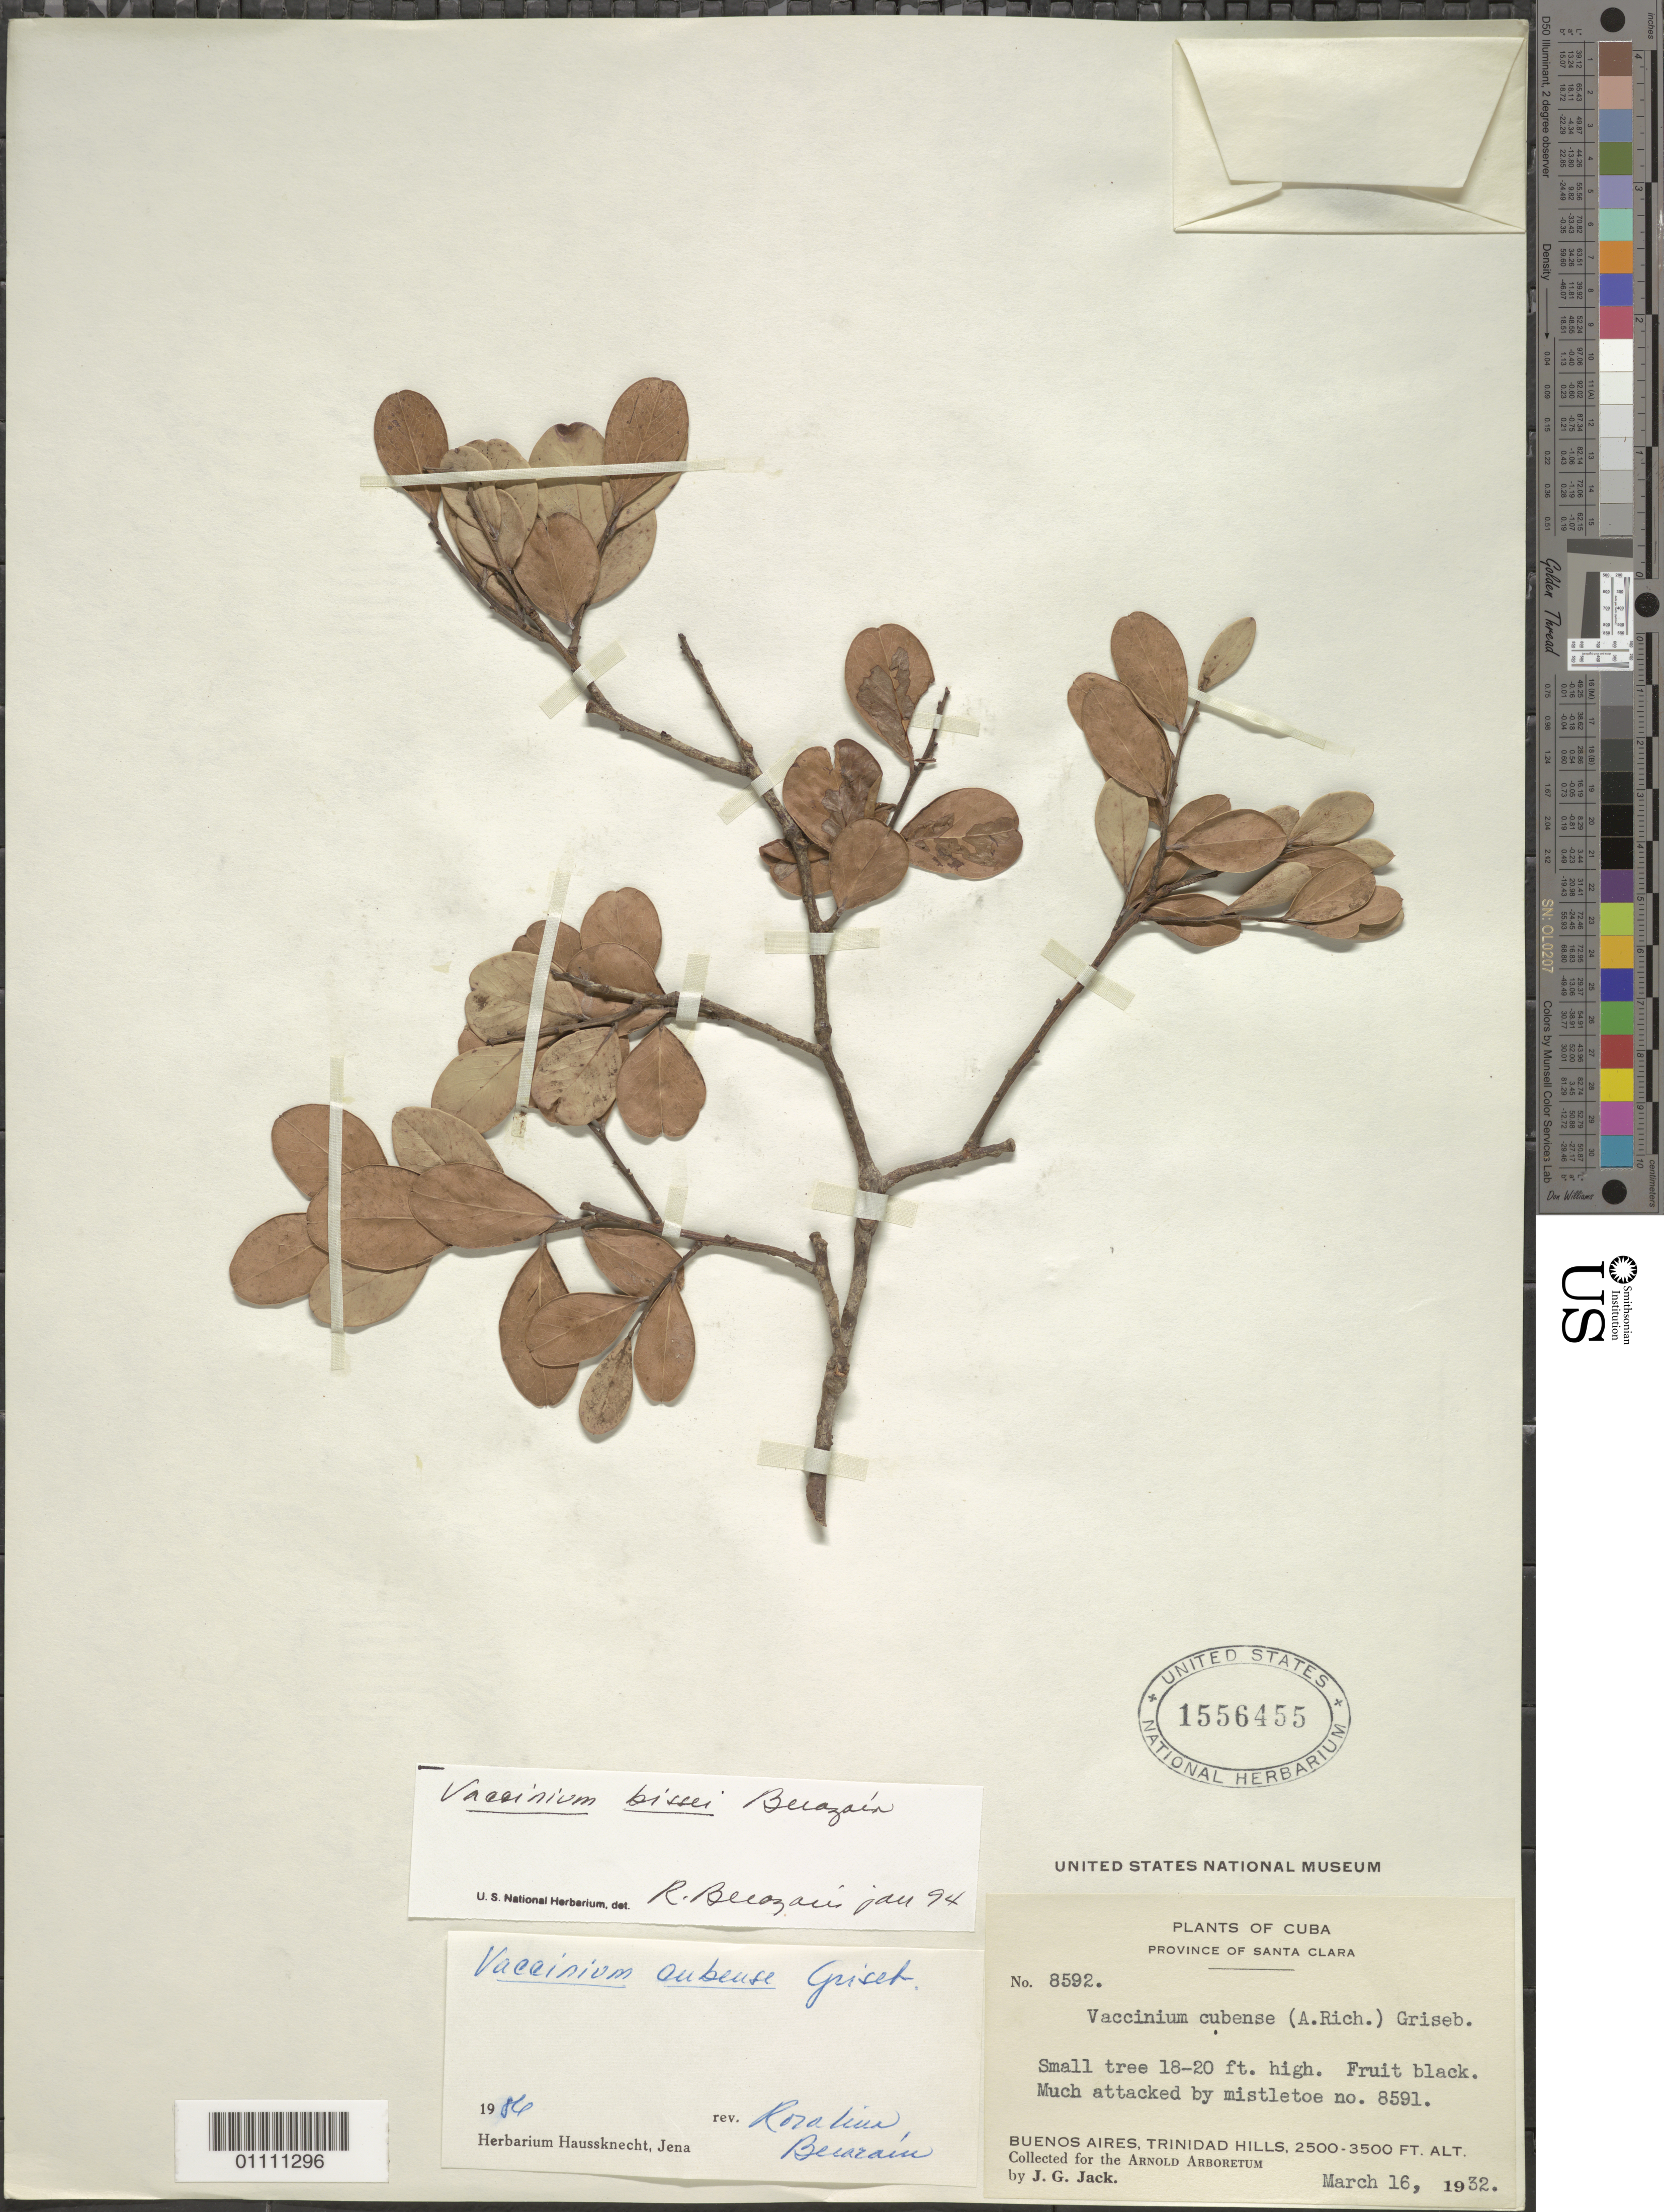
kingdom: Plantae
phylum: Tracheophyta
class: Magnoliopsida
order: Ericales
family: Ericaceae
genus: Vaccinium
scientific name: Vaccinium bissei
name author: R. Berazaín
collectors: J. G. Jack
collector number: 8592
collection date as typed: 16 Mar 1932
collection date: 1932-03-16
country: Cuba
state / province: Villa Clara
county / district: Santa Clara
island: Cuba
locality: Buenos Aires, Trinidad Hills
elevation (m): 762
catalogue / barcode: US 1556455